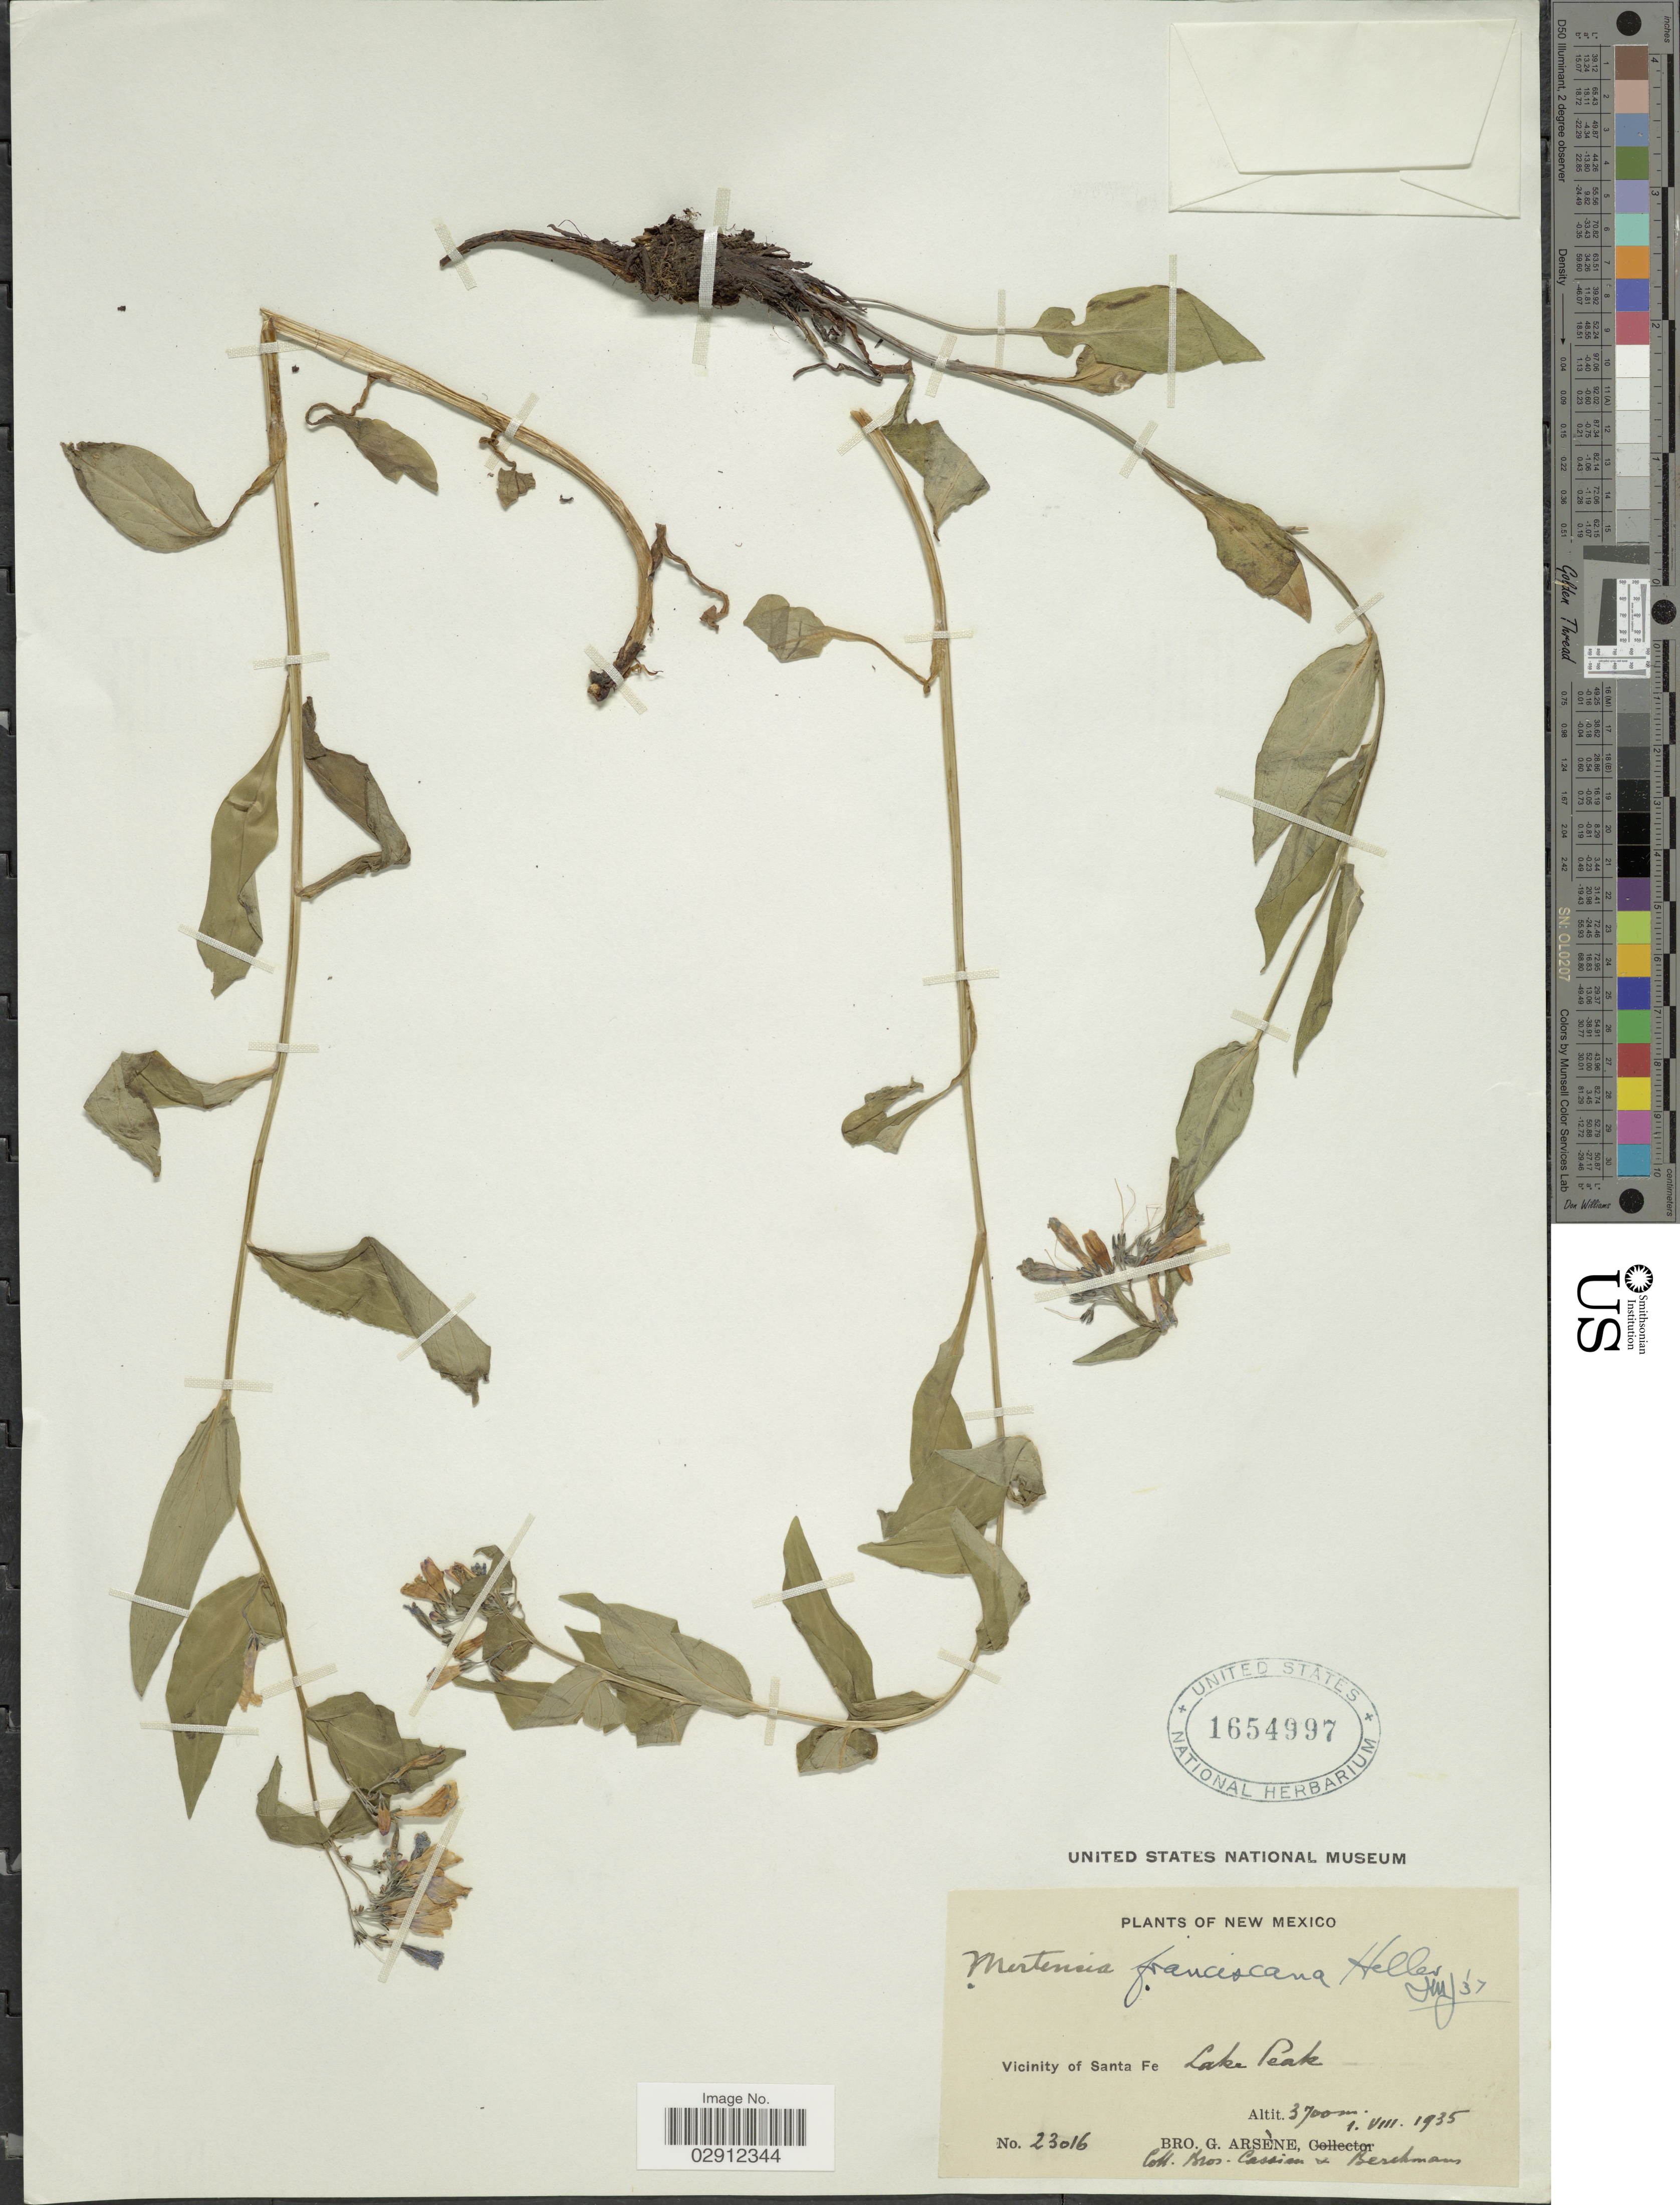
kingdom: Plantae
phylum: Tracheophyta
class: Magnoliopsida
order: Boraginales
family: Boraginaceae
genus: Mertensia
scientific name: Mertensia franciscana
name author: A. Heller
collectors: Bro. G. Arsène, Cassian & Berchmans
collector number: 23016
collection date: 1935-08-01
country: United States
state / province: New Mexico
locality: Vicinity of Santa Fe. Lake Peak.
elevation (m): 3700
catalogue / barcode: US 1654997